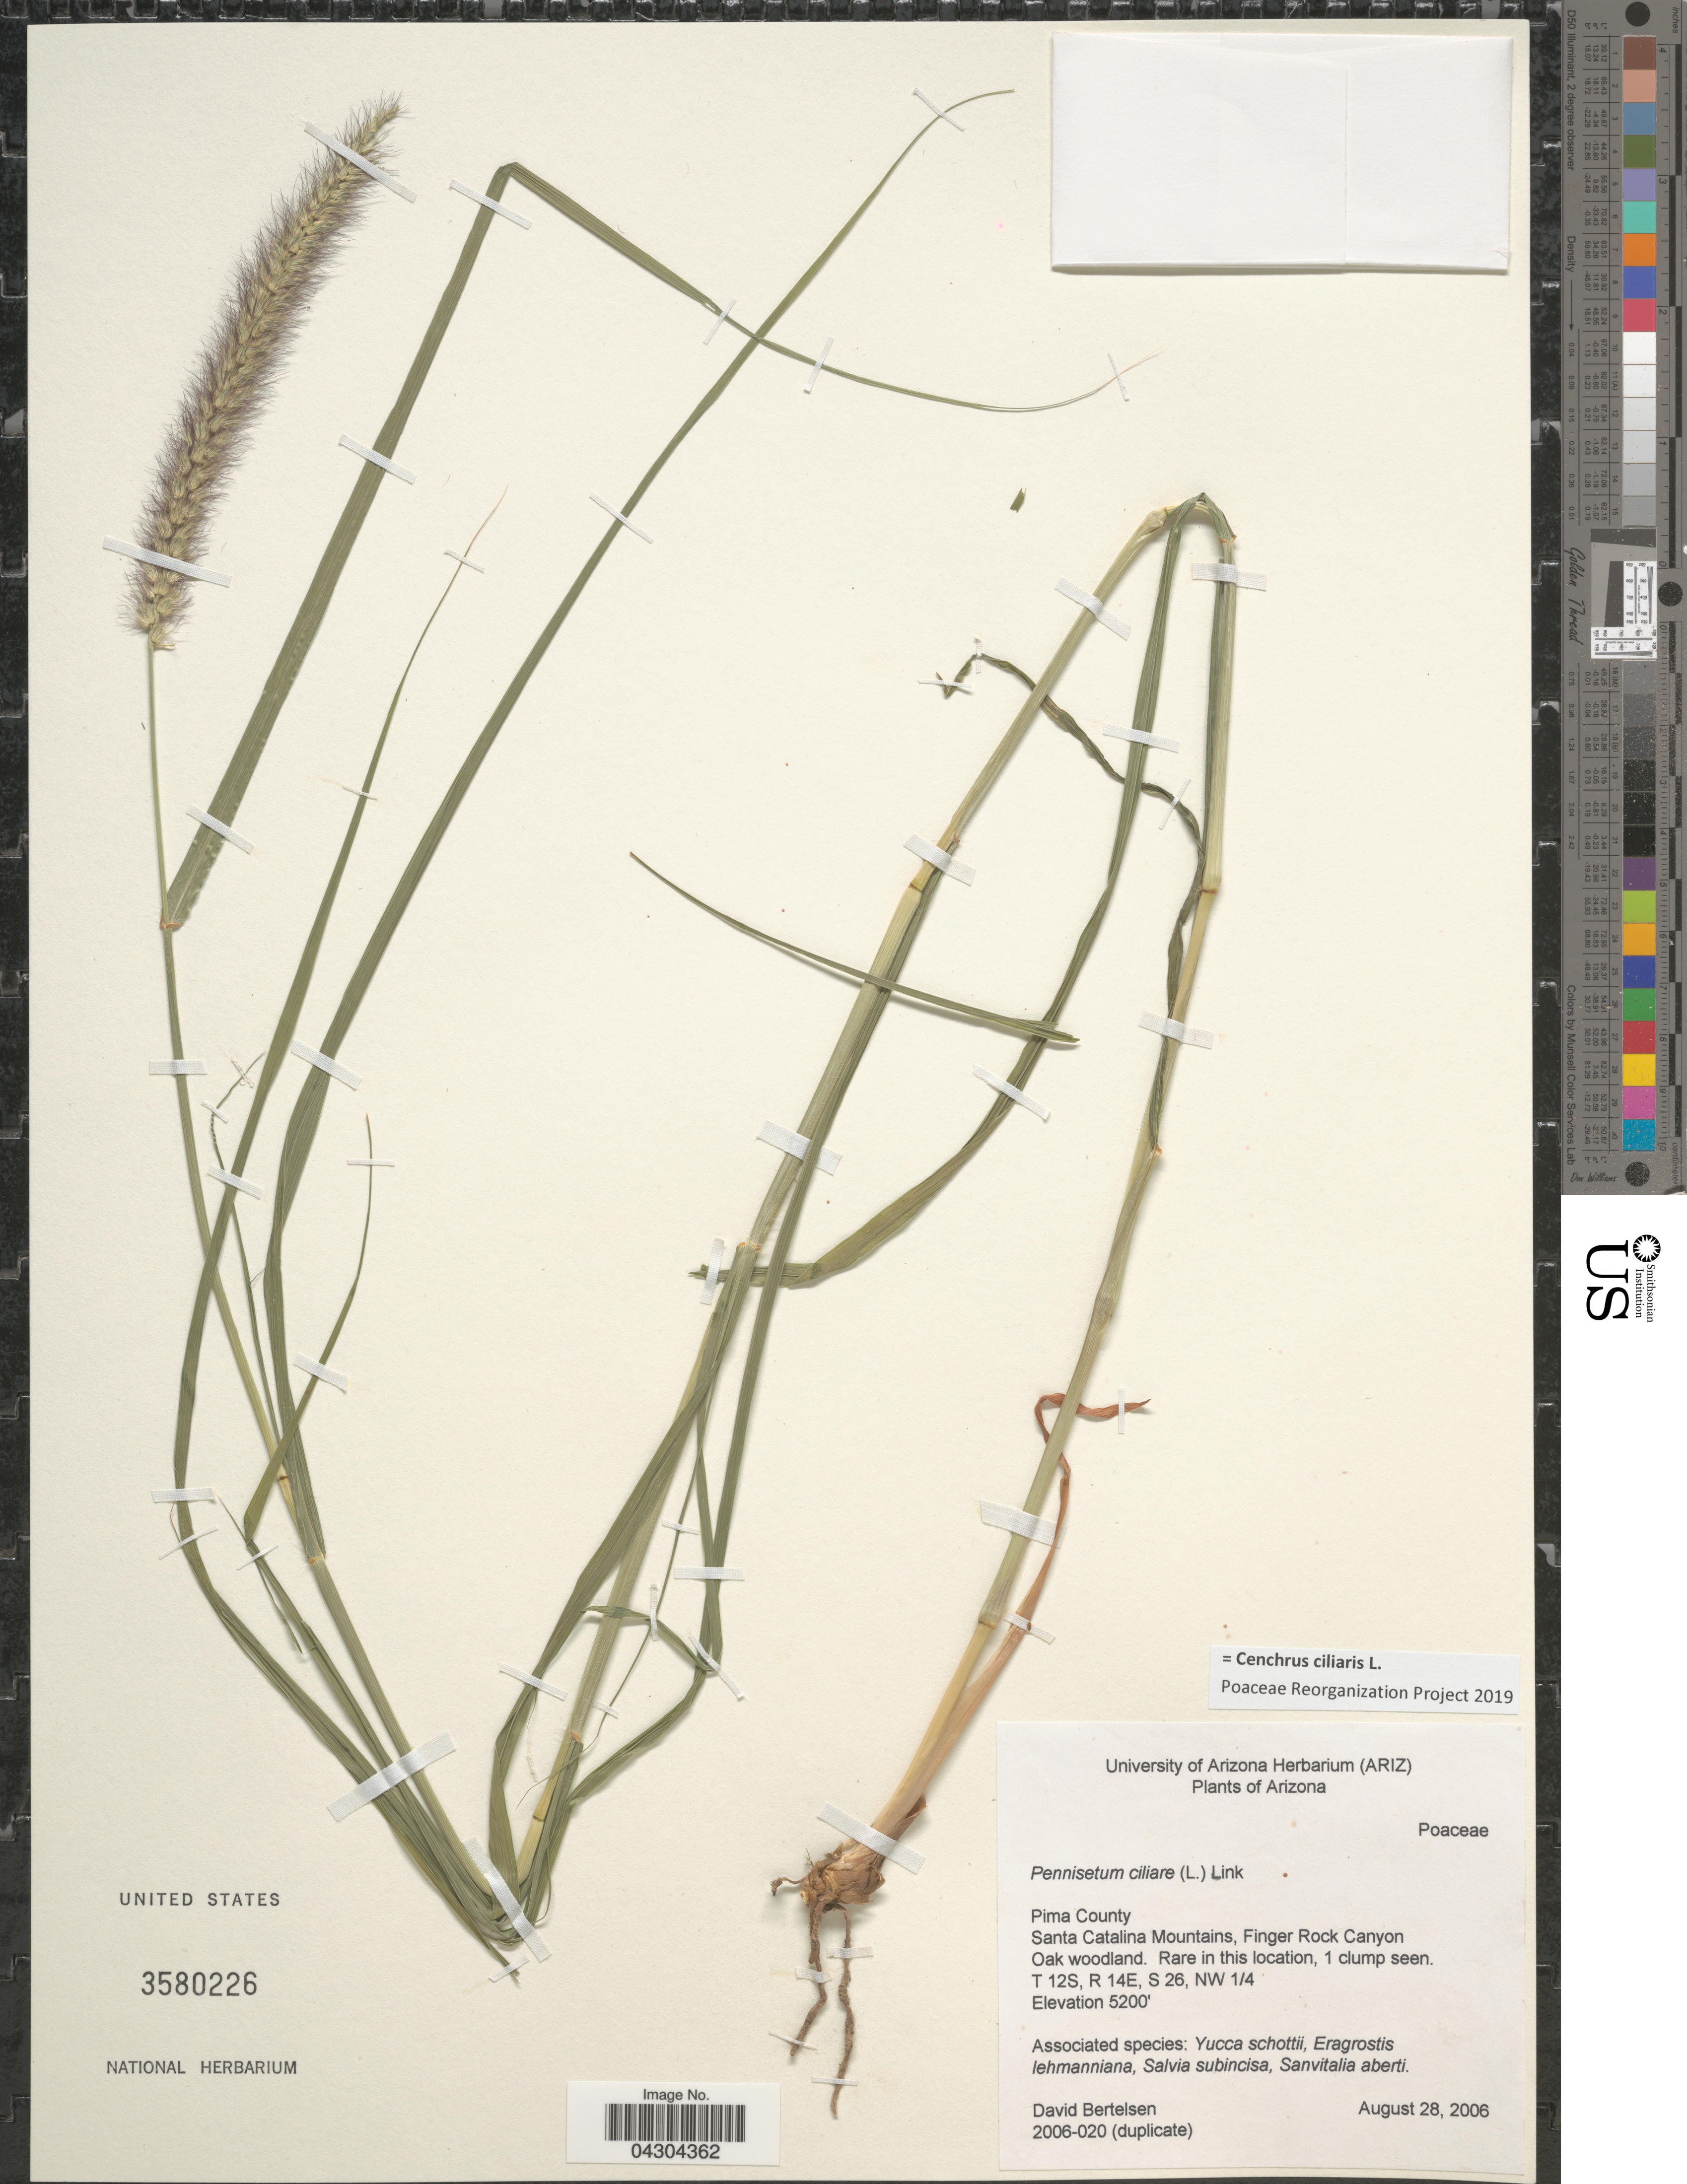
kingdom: Plantae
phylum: Tracheophyta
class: Liliopsida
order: Poales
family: Poaceae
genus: Cenchrus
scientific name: Cenchrus ciliaris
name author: L.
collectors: D. Bertelsen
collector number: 2006-020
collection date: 2006-08-28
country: United States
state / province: Arizona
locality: Pima County. Santa Catalina Mountains, Finger Rock Canyon. Oak woodland. T 12S, R 14E, S 26, NW 1/4.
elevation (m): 1585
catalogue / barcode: US 3580226